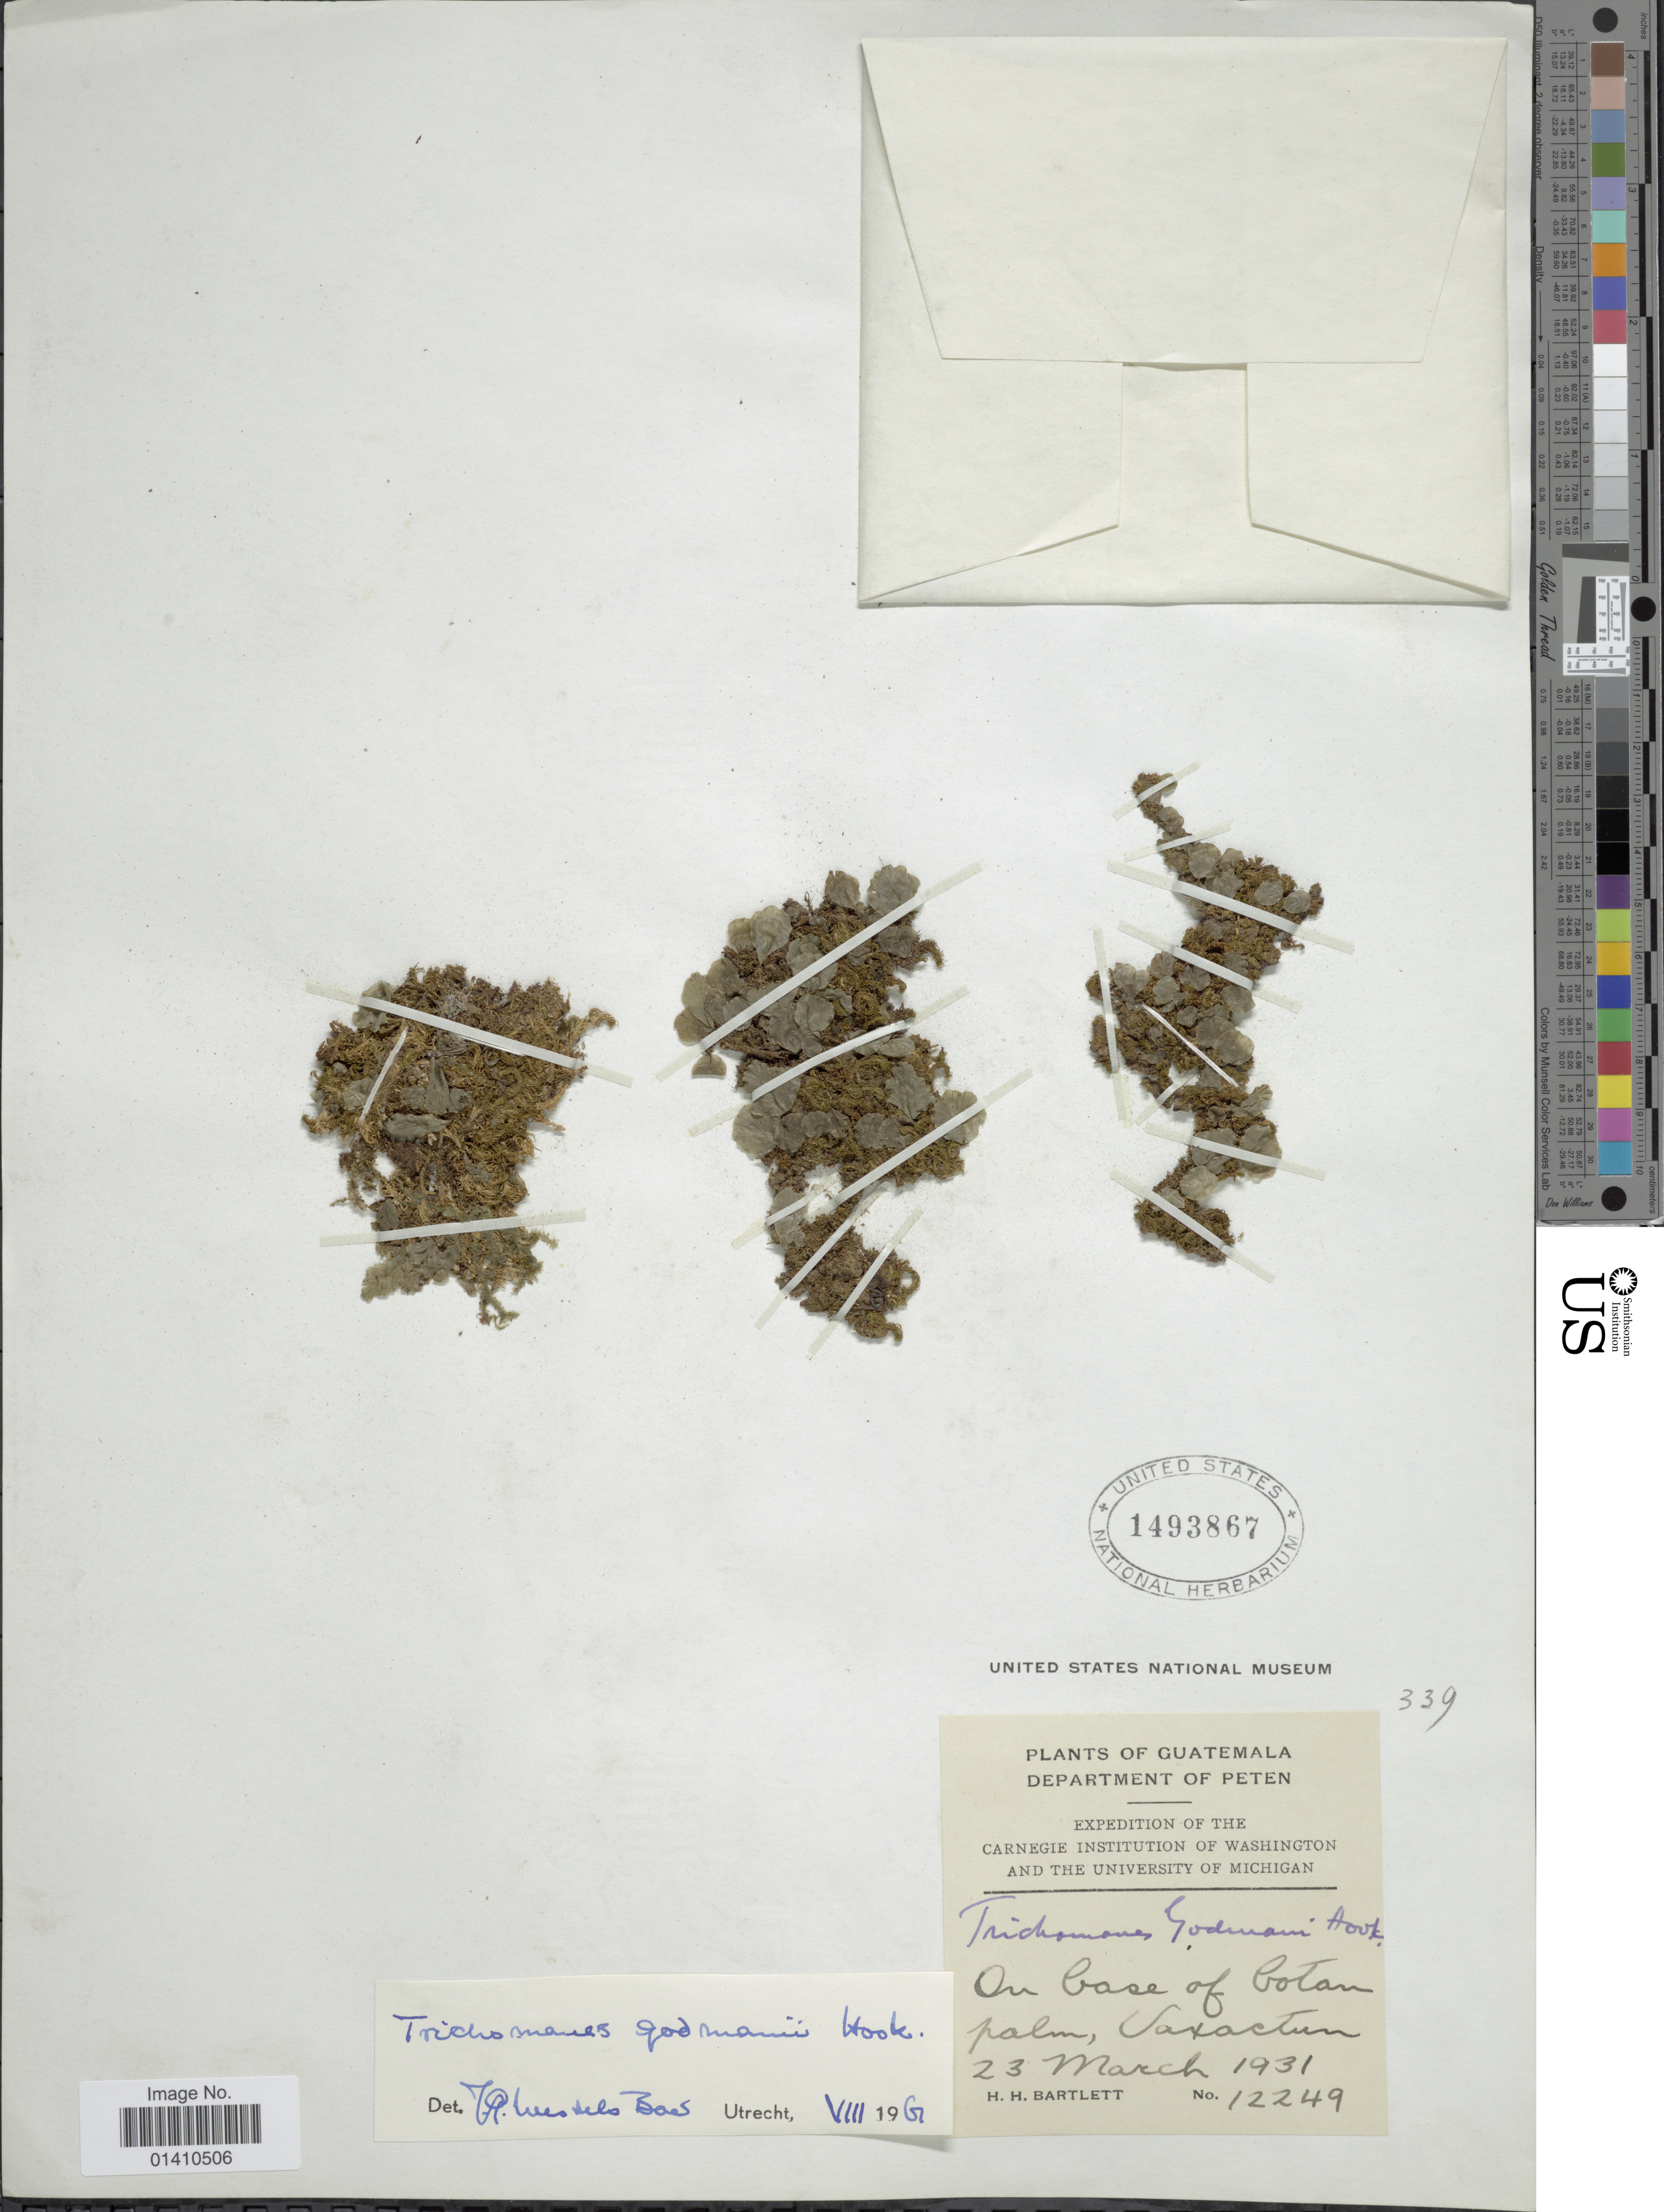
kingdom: Plantae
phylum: Tracheophyta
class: Polypodiopsida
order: Hymenophyllales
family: Hymenophyllaceae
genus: Didymoglossum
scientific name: Didymoglossum godmanii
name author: (Hook. ex Baker) Ebihara & Dubuisson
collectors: H. H. Bartlett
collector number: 12249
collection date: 1931-03-23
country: Guatemala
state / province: El Petén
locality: Department of Peten. On base of Botan palm, Uaxactun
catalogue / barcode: US 1493867